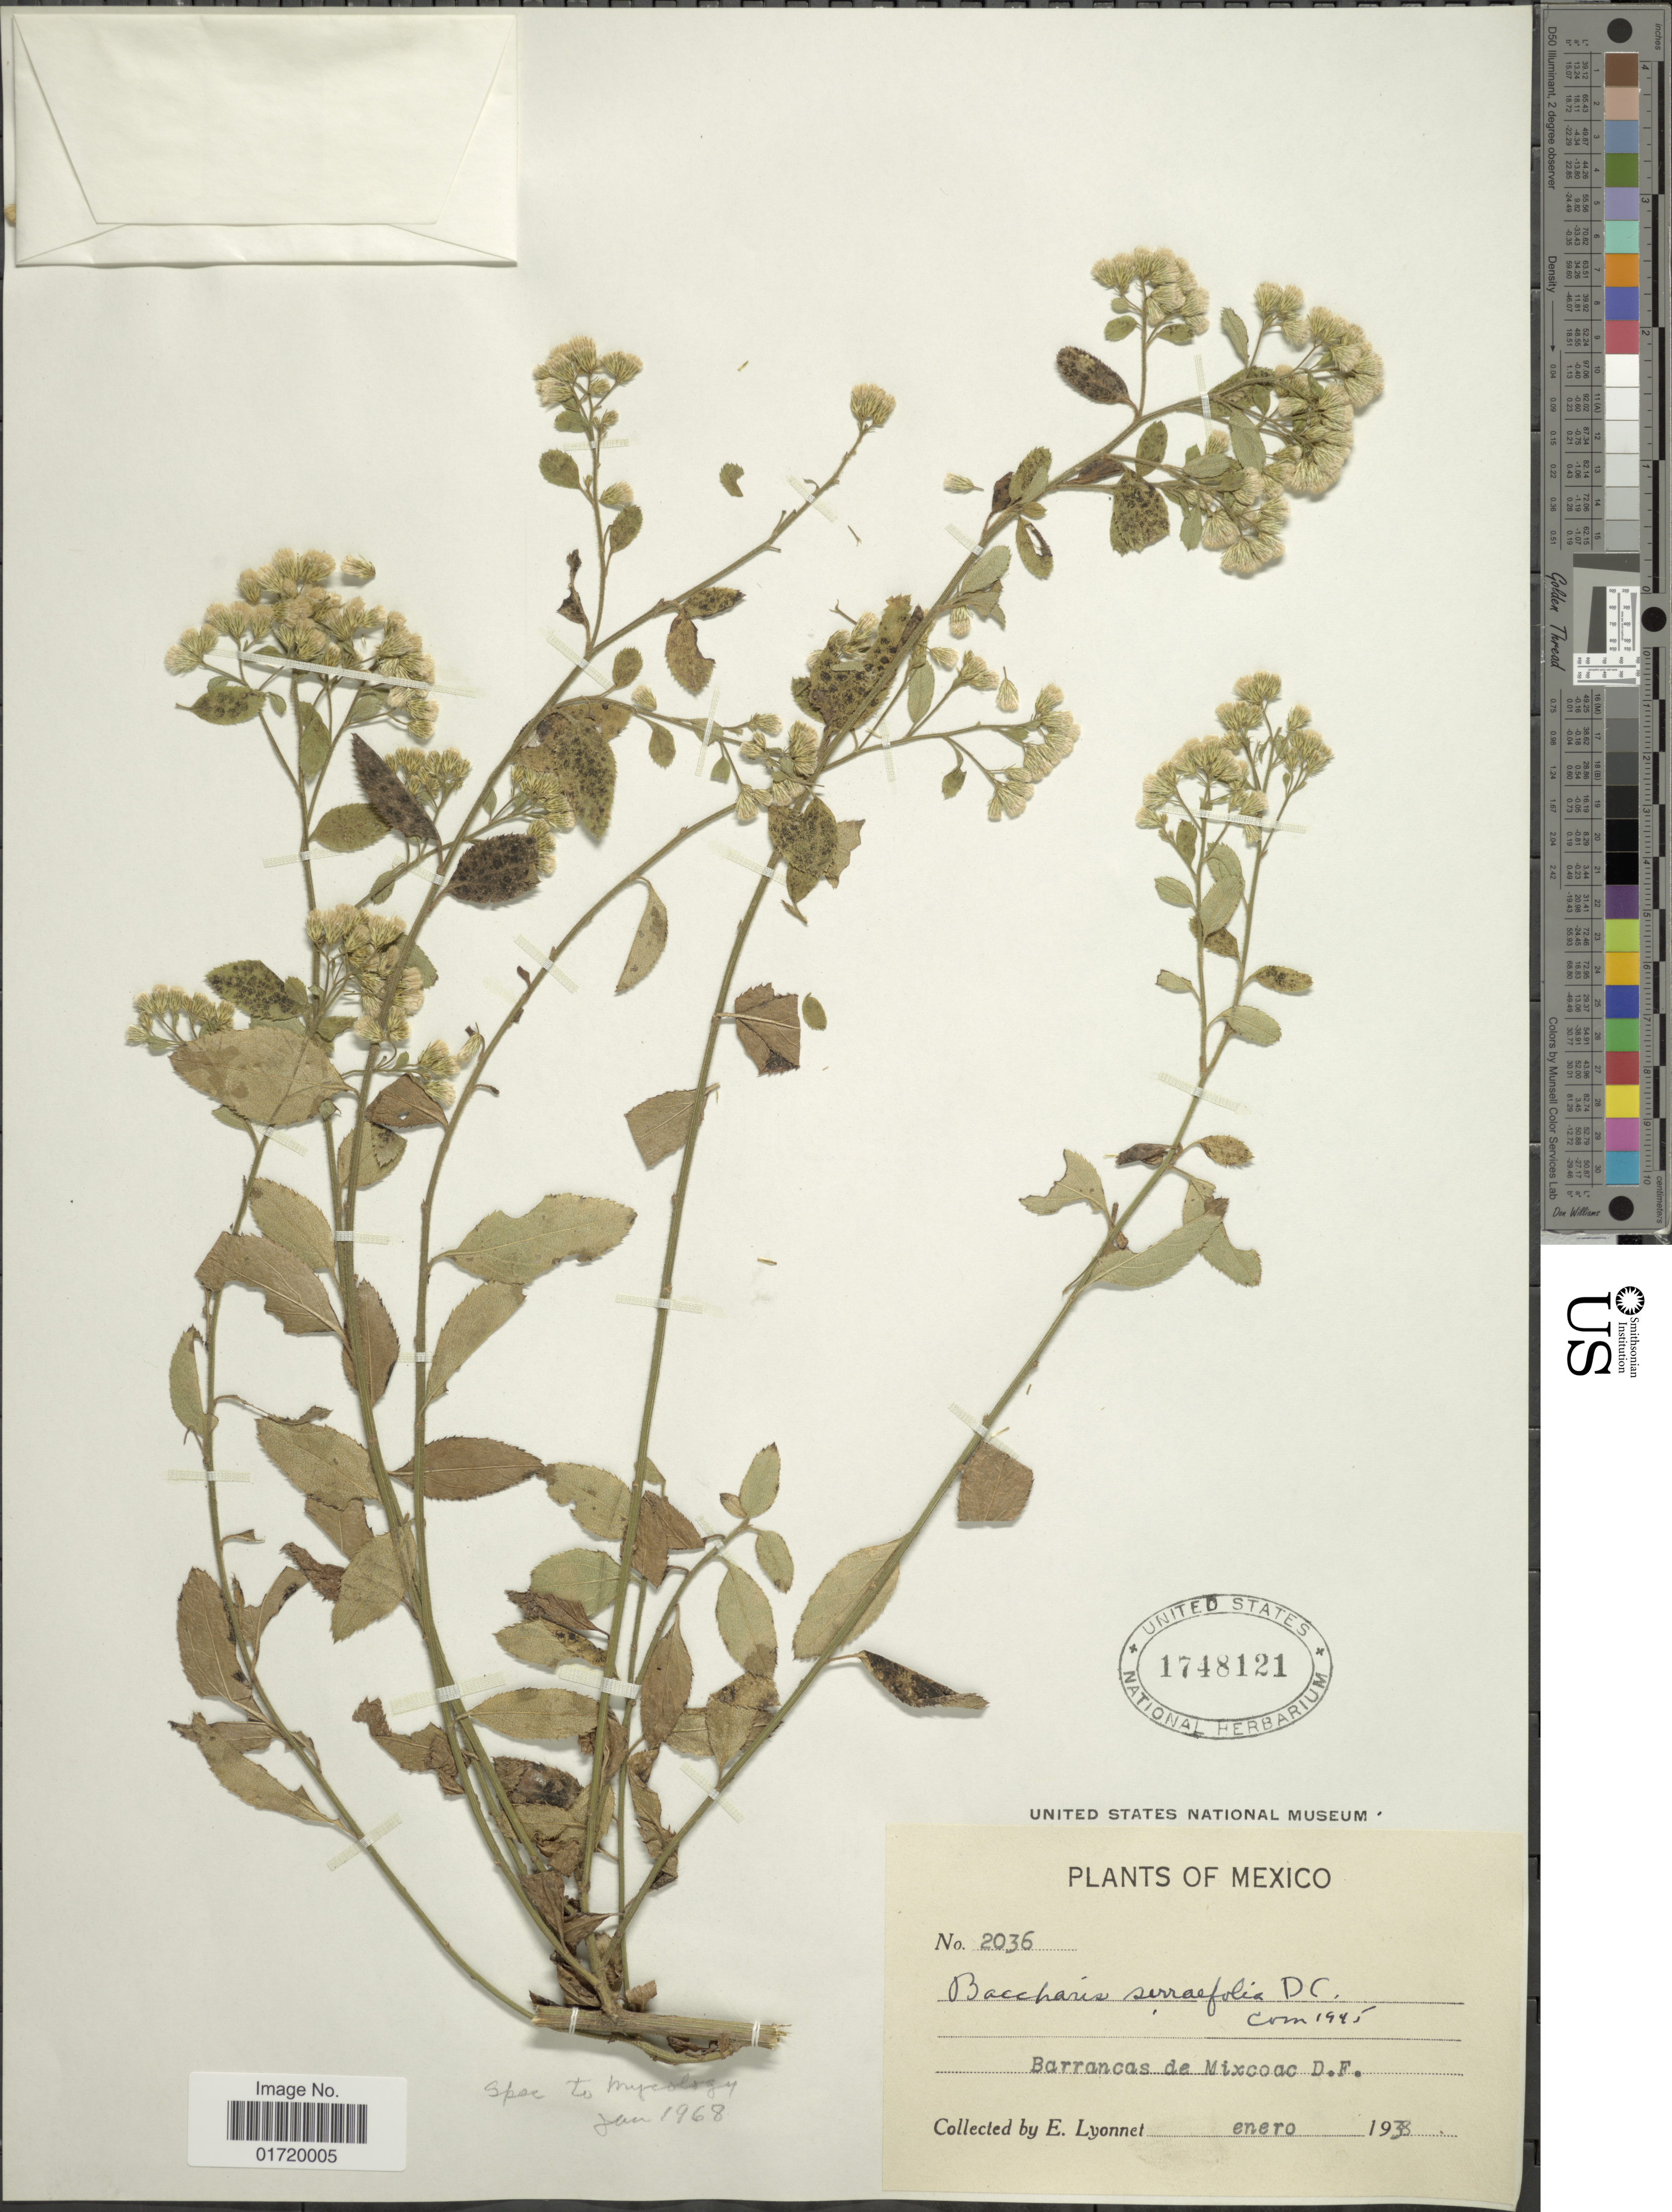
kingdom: Plantae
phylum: Tracheophyta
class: Magnoliopsida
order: Asterales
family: Asteraceae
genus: Baccharis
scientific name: Baccharis serrifolia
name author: DC.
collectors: E. Lyonnet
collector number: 2036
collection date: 1938-01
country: Mexico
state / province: Distrito Federal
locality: Barrancas de Mixcoac, D. F.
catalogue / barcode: US 1748121